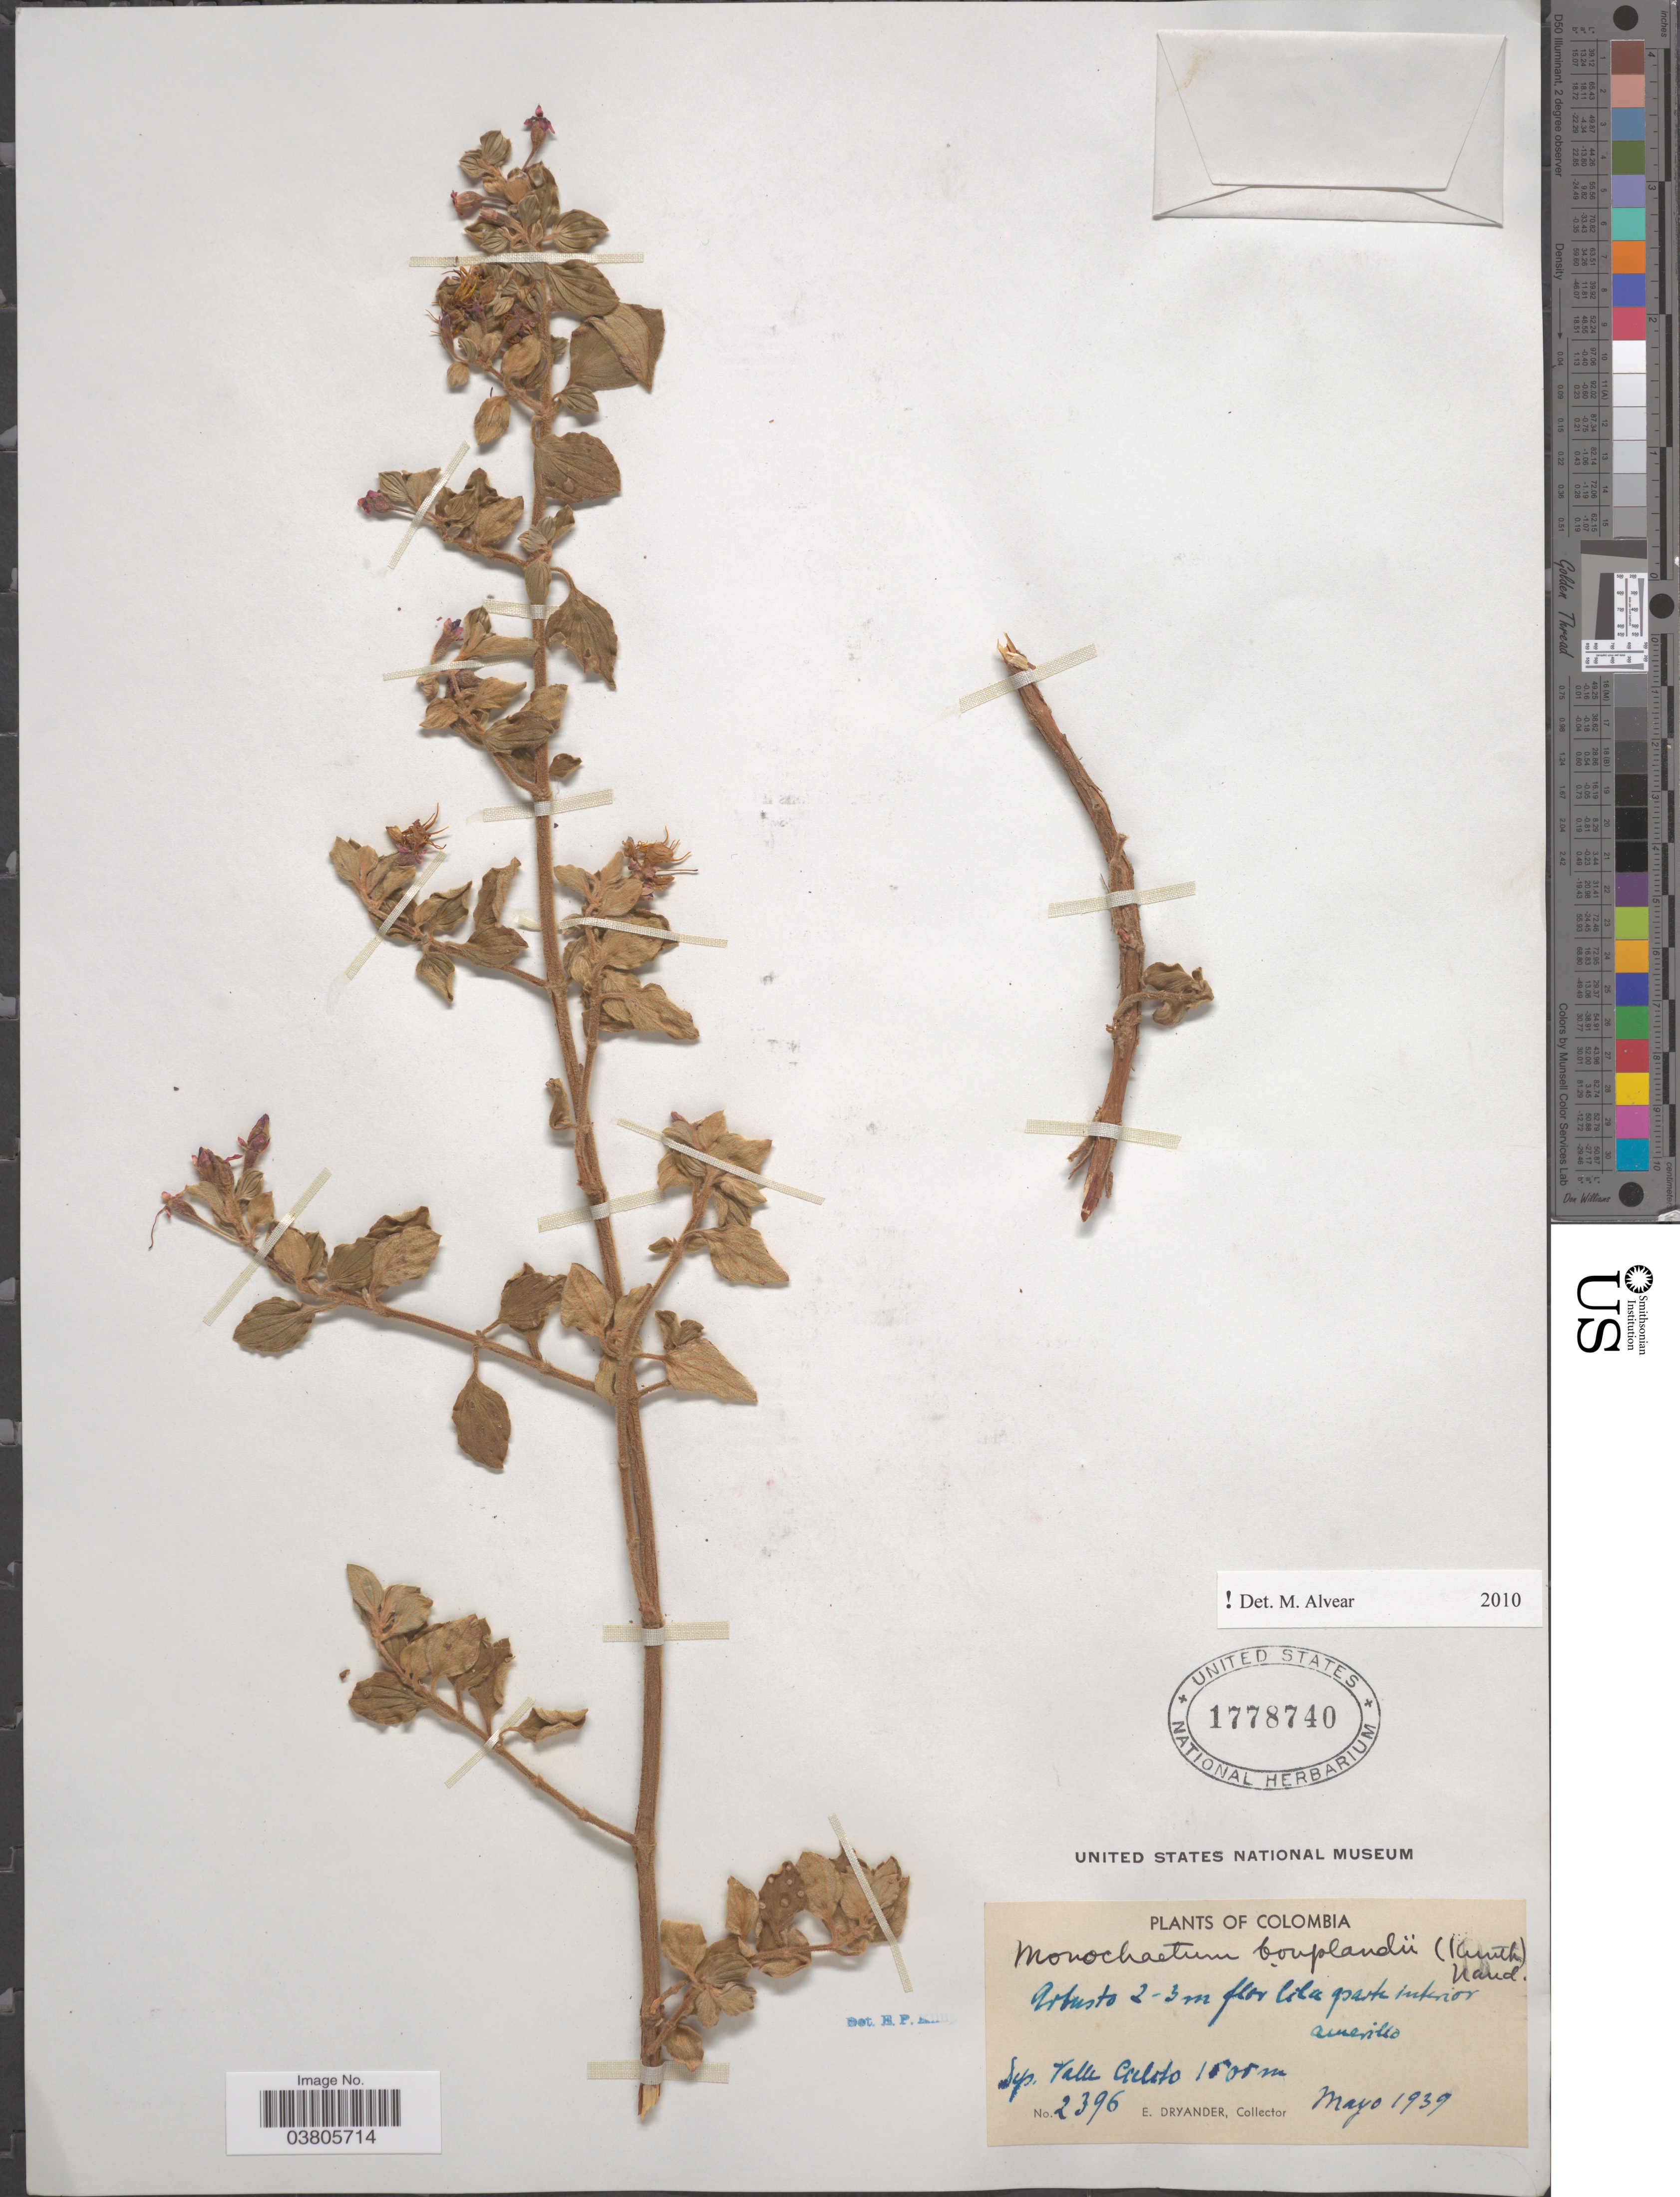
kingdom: Plantae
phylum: Tracheophyta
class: Magnoliopsida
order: Myrtales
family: Melastomataceae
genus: Monochaetum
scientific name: Monochaetum bonplandii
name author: (Kunth) Naudin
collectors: E. Dryander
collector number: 2396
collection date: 1939-05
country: Colombia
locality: Dep. valle Crelato [interpreted].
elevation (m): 1500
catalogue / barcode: US 1778740